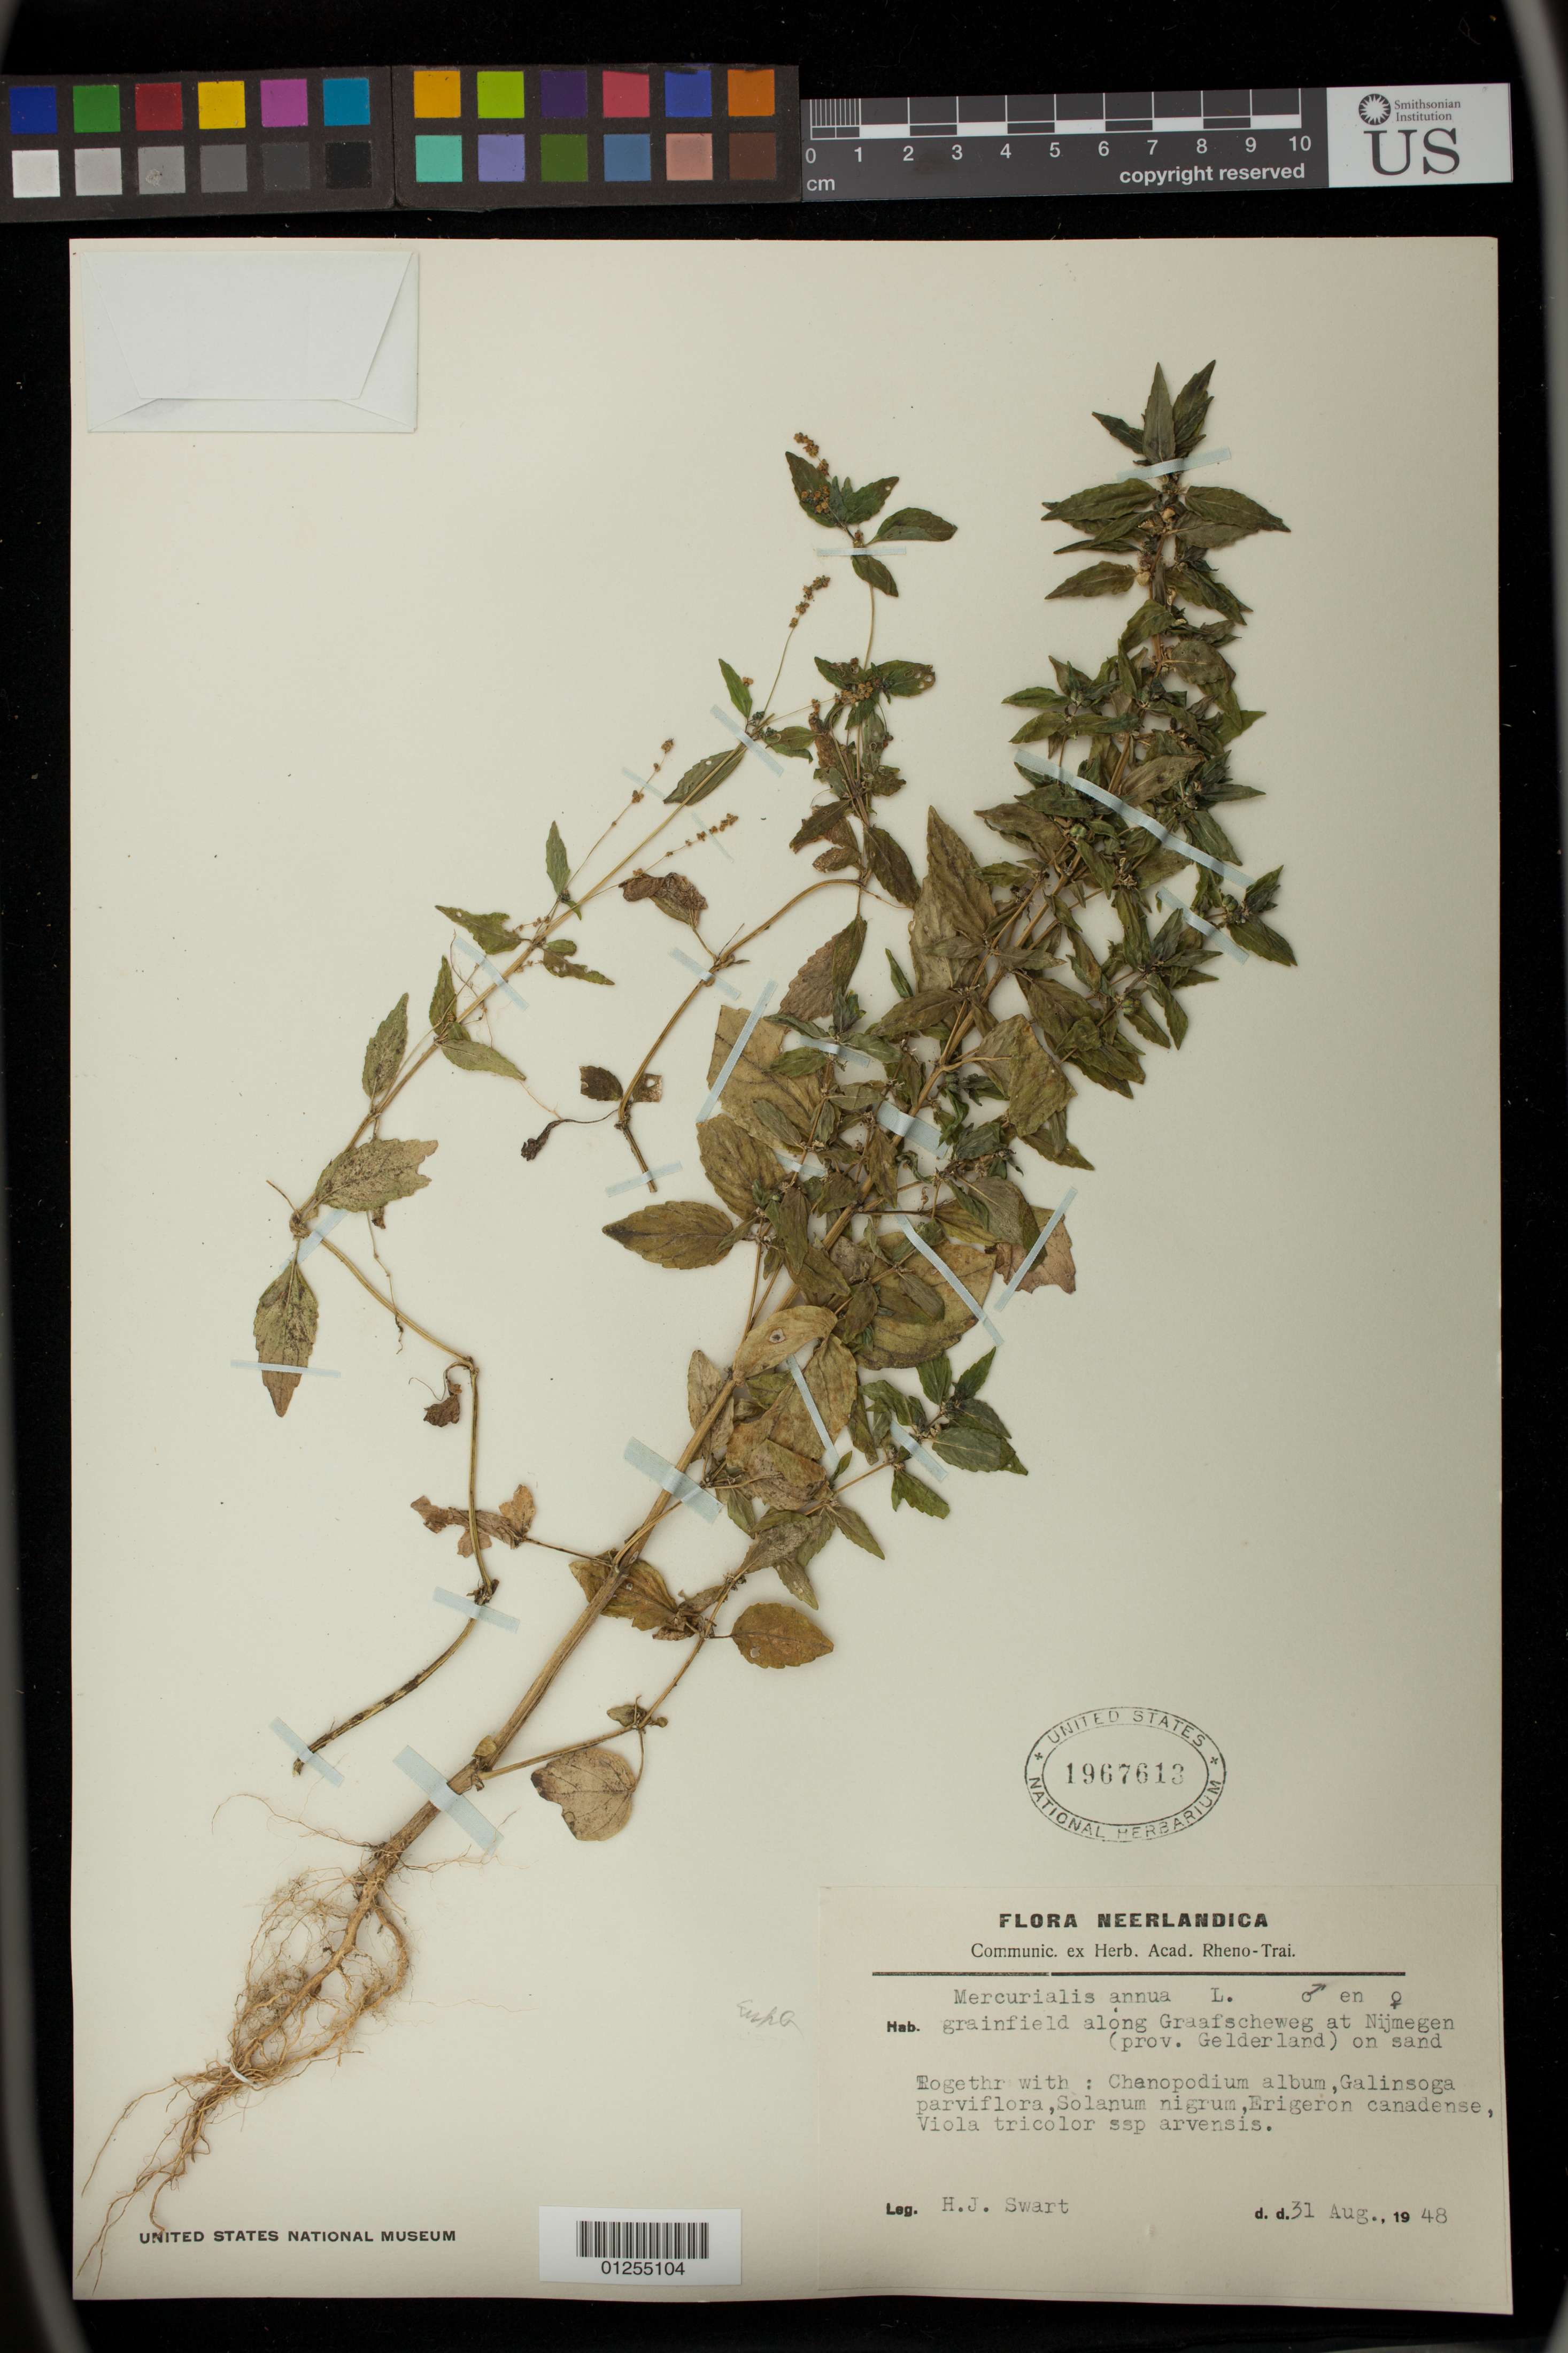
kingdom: Plantae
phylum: Tracheophyta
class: Magnoliopsida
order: Malpighiales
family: Euphorbiaceae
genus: Mercurialis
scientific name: Mercurialis annua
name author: L.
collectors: H. Swart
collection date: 1948-08-31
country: Netherlands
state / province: Gelderland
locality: grainfield along Graafscheweg at Nijmegen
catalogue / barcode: US 1967613